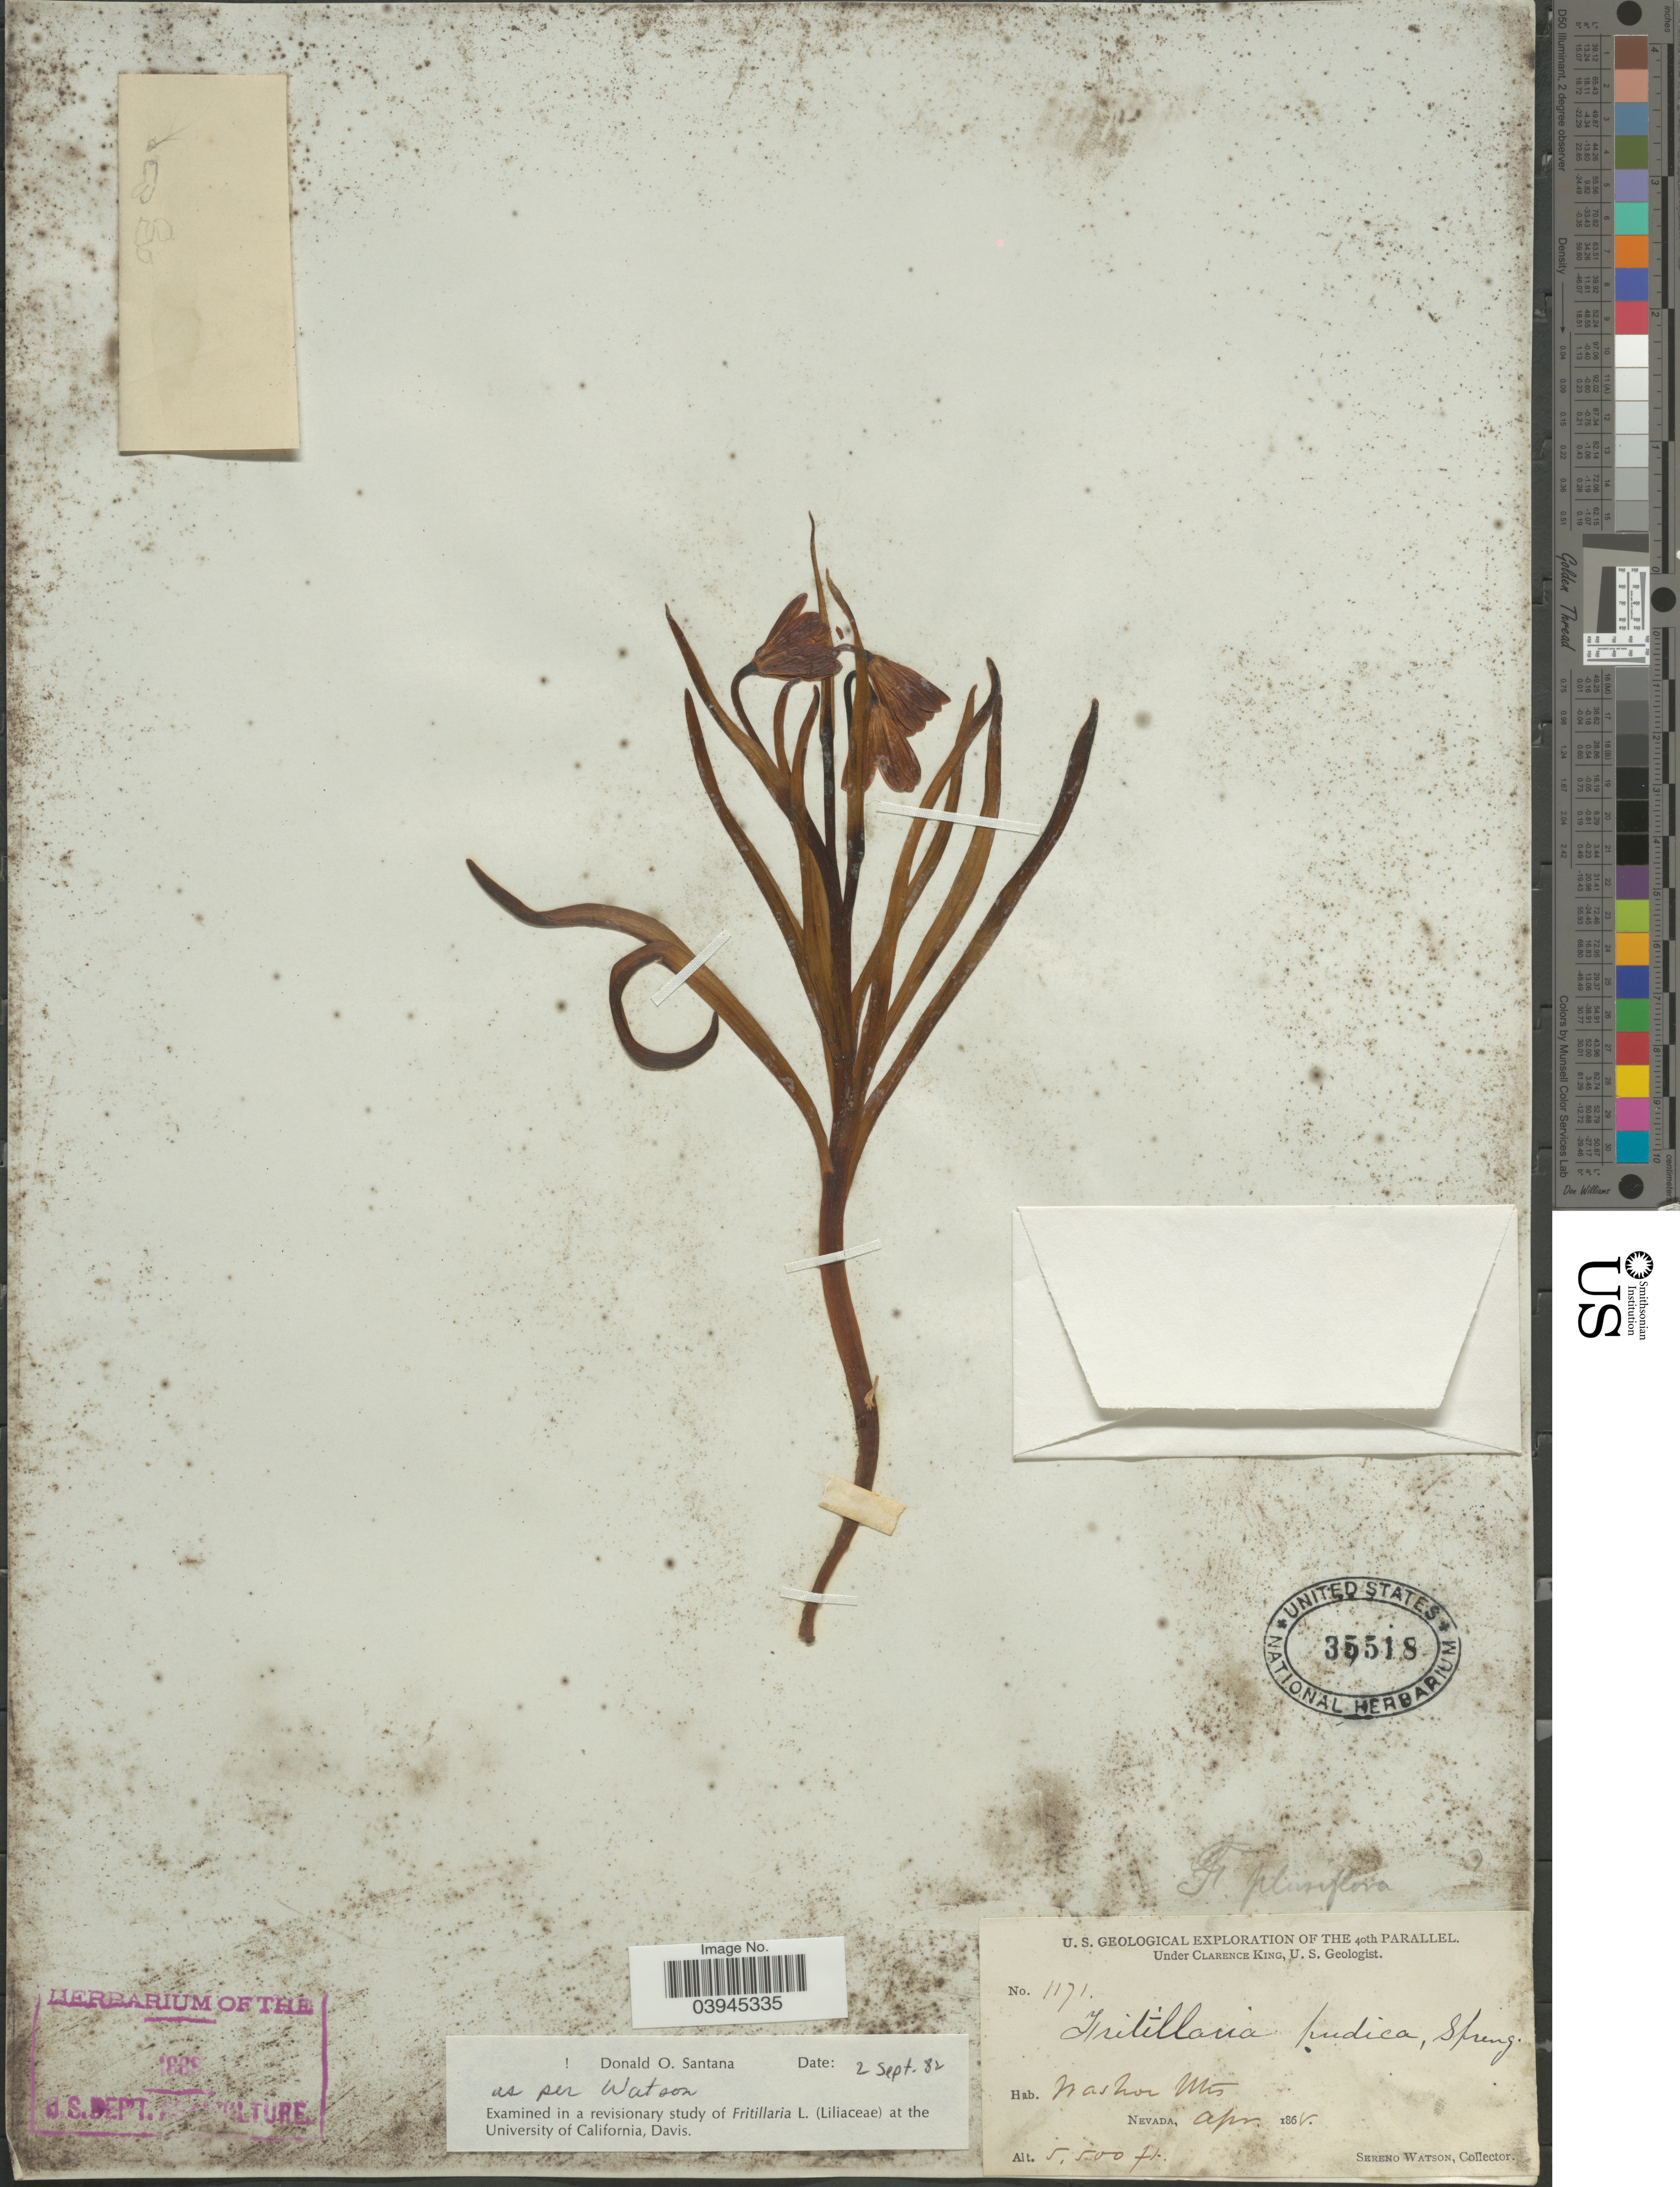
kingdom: Plantae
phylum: Tracheophyta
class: Liliopsida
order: Liliales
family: Liliaceae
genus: Fritillaria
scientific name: Fritillaria pudica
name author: (Pursh) Spreng.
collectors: S. Watson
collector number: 1171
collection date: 1868-04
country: United States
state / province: Nevada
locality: Washoe Mts.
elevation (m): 1676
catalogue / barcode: US 35518